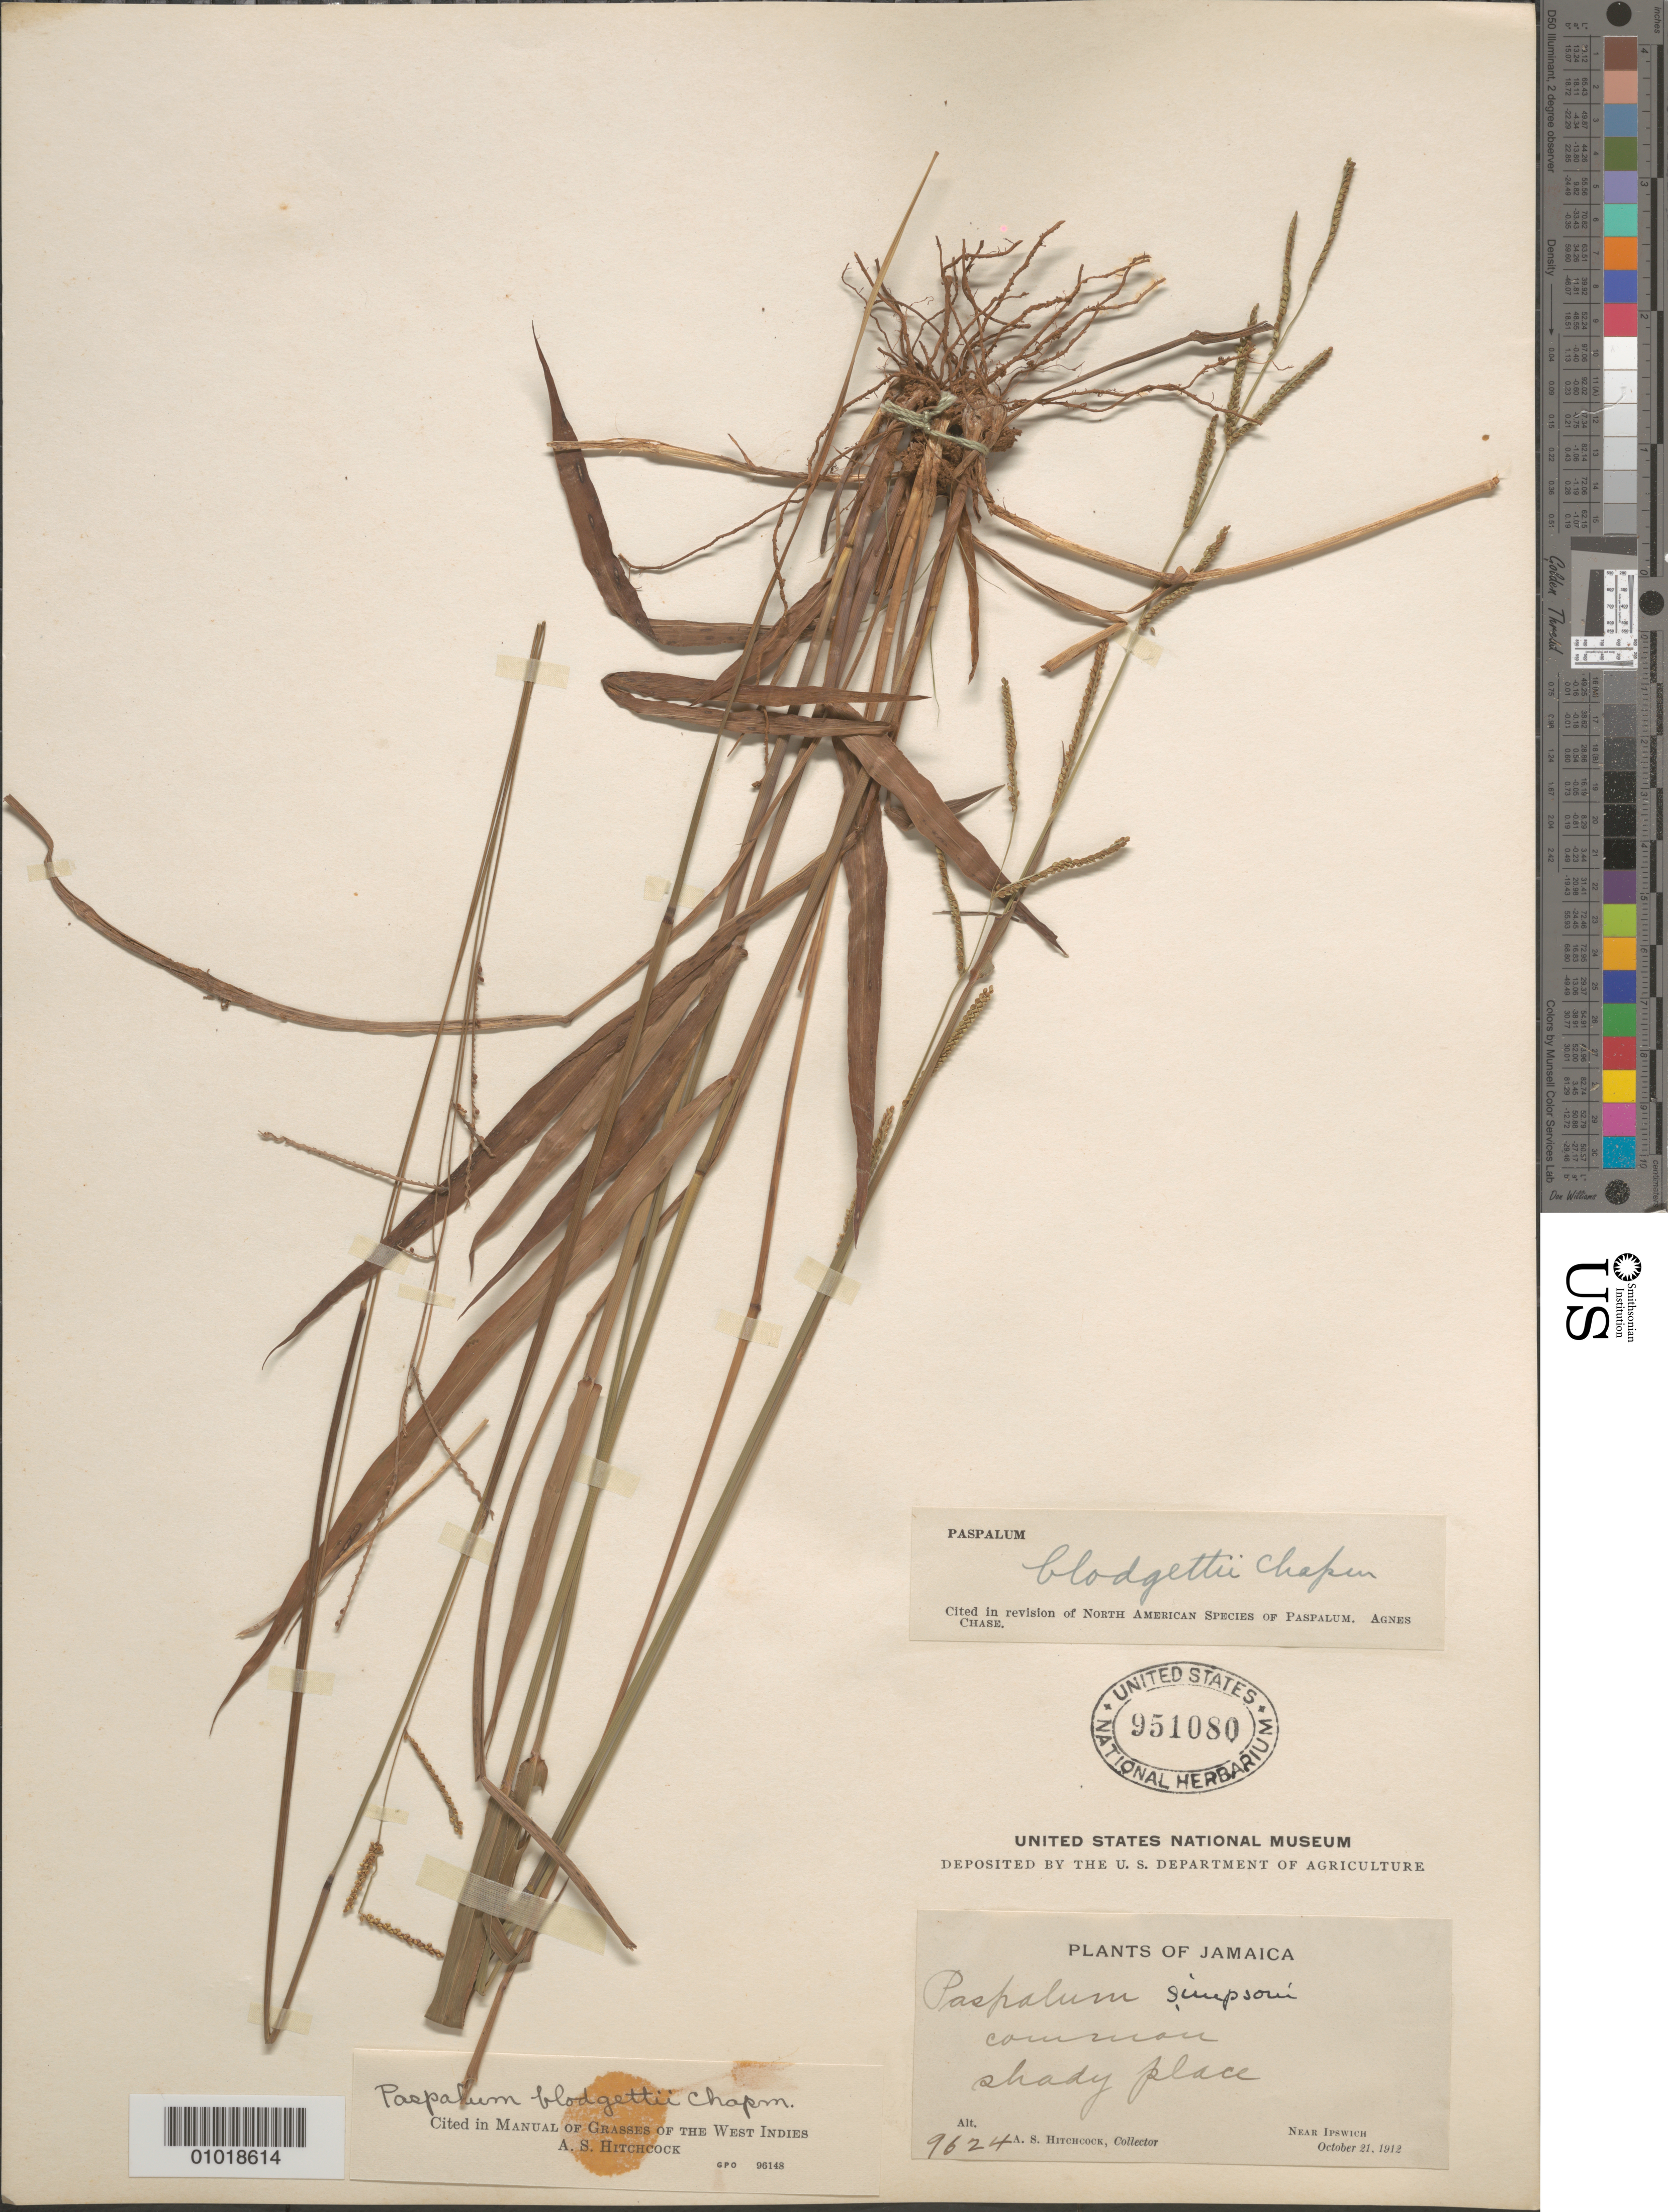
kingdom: Plantae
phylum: Tracheophyta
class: Liliopsida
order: Poales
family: Poaceae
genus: Paspalum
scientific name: Paspalum blodgettii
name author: Chapm.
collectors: A. S. Hitchcock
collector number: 9624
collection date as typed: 21 Oct 1912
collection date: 1912-10-21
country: Jamaica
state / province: Saint Elizabeth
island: Jamaica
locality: Shady place in Ipswich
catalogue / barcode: US 951080